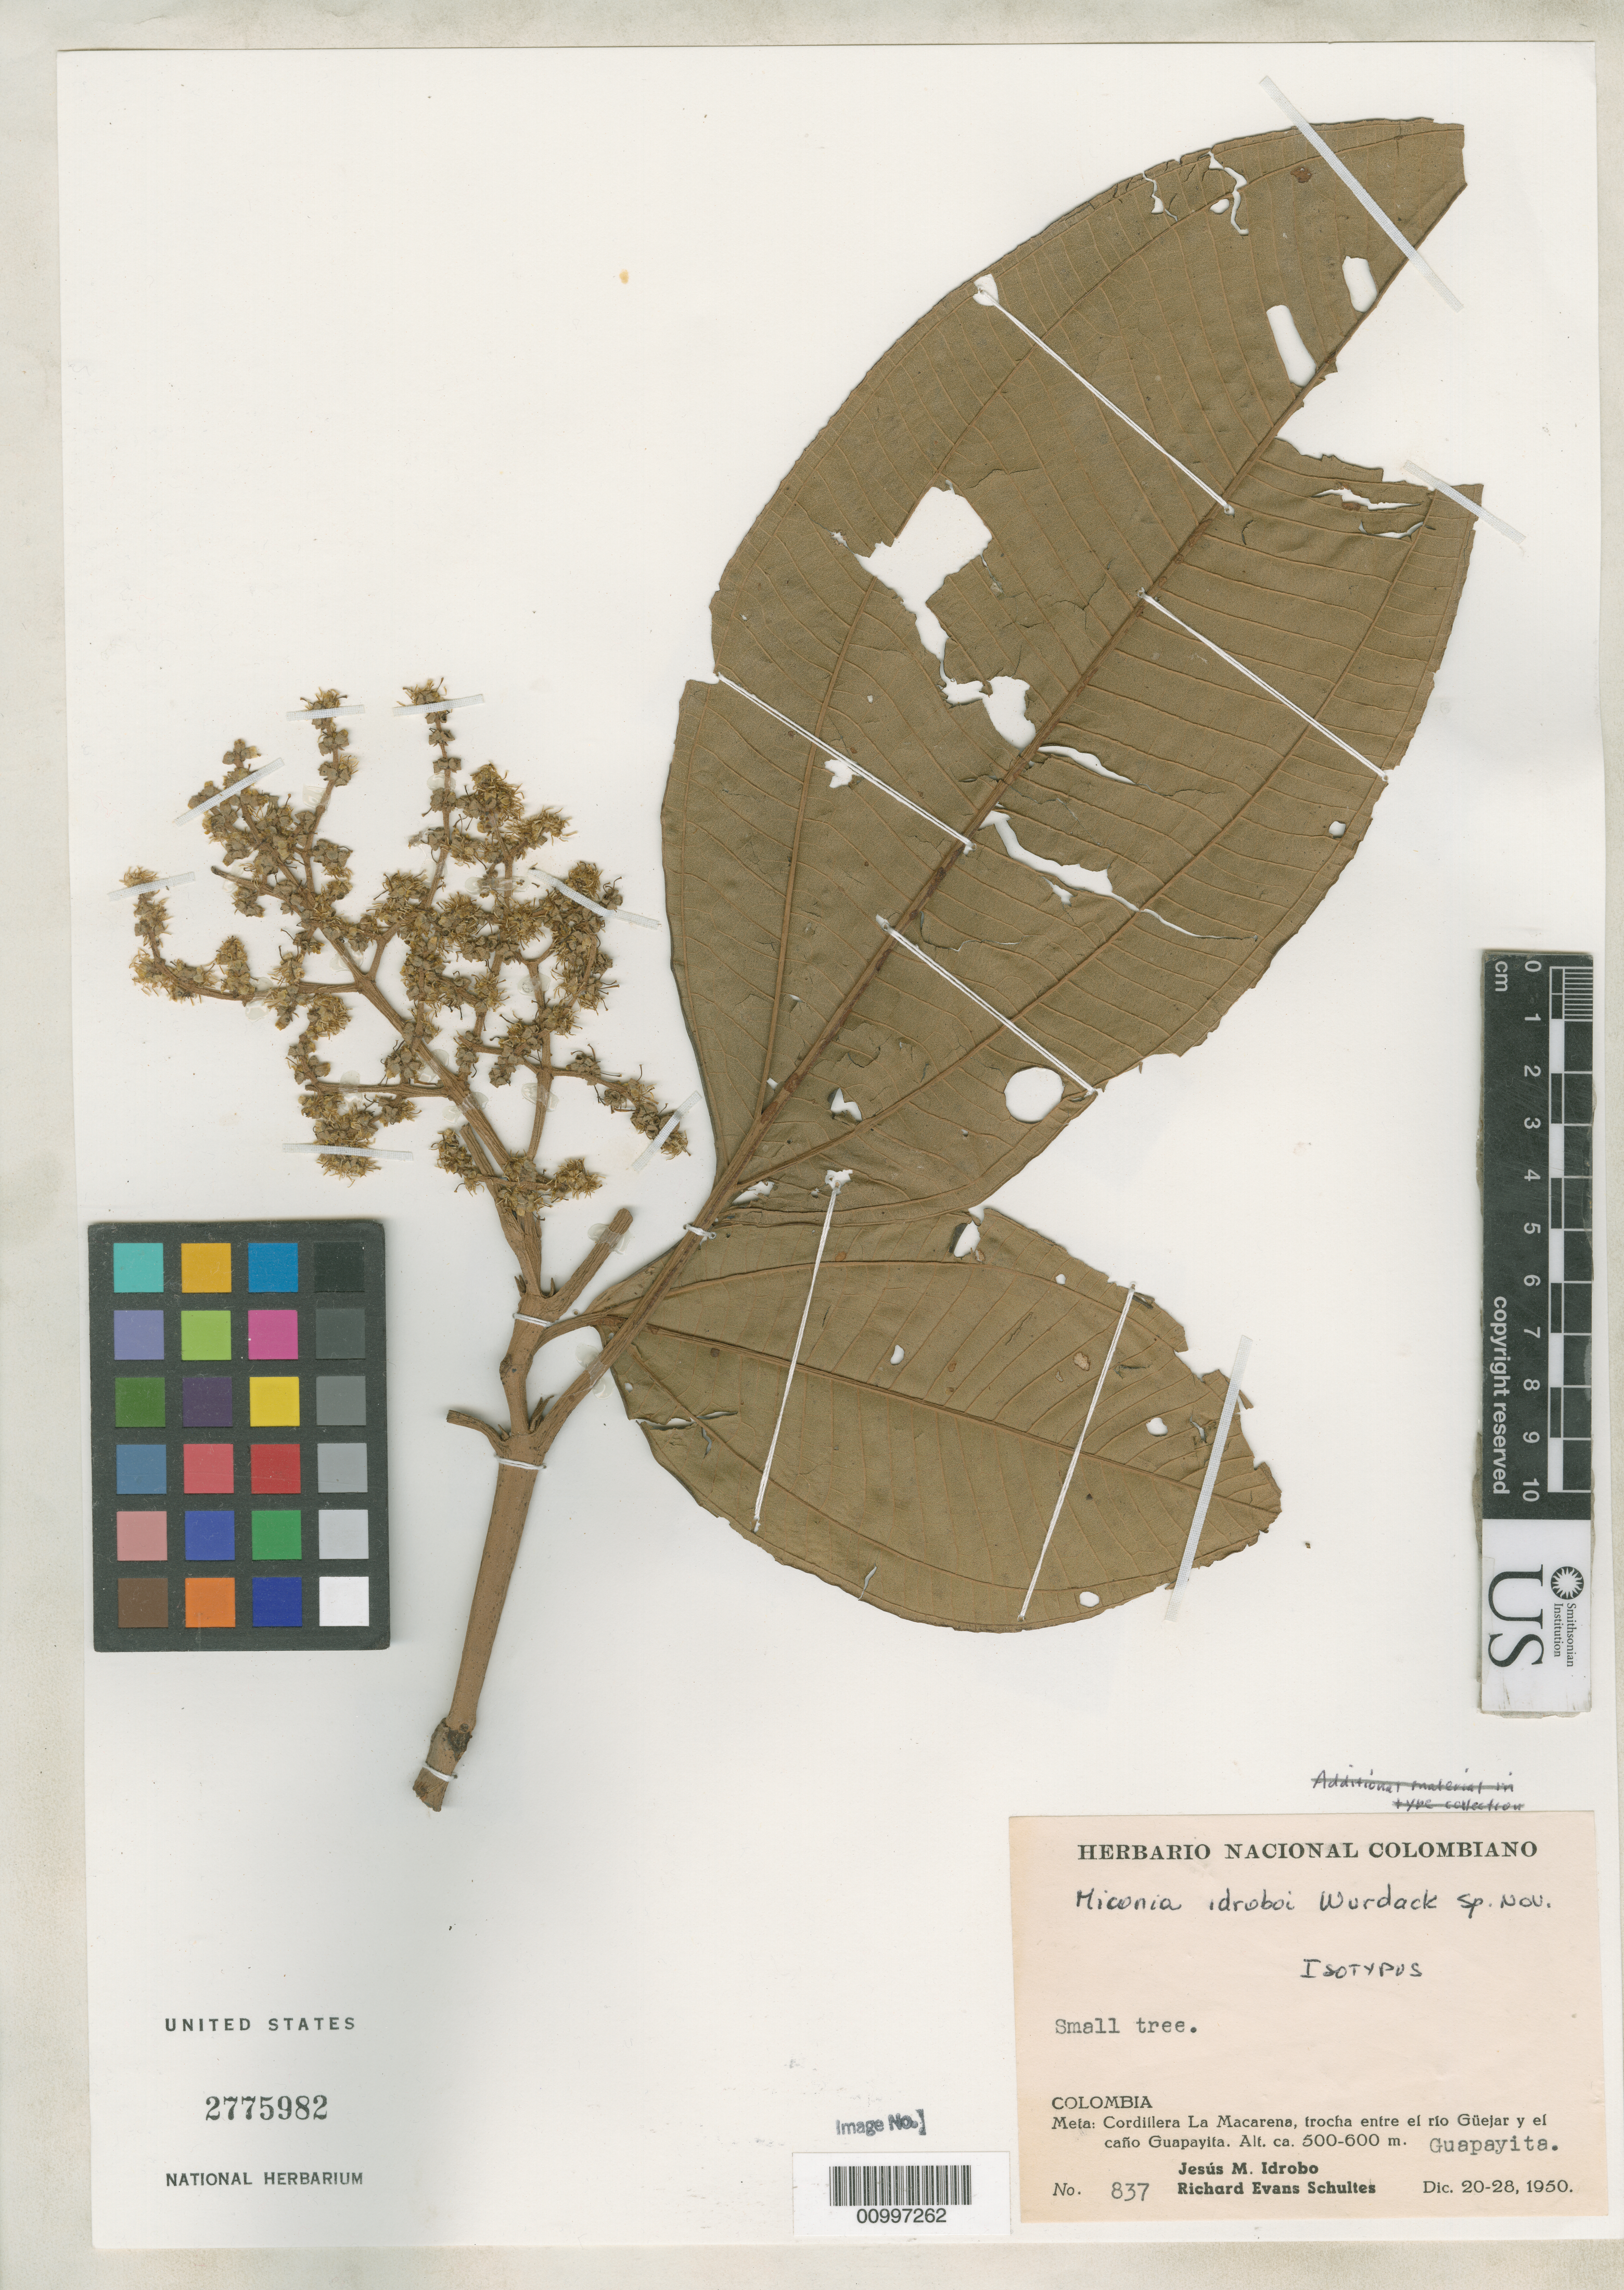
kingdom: Plantae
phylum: Tracheophyta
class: Magnoliopsida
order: Myrtales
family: Melastomataceae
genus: Miconia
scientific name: Miconia idroboi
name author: Wurdack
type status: Isotype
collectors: J. M. Idrobo & R. E. Schultes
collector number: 837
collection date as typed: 20 Dec 1950 to 28 Dec 1950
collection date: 1950-12-20/1950-12-28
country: Colombia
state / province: Meta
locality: Cordillera La Macarena, trocha entre el rio Guejar y el caño Guapayita.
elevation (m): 500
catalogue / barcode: US 2775982